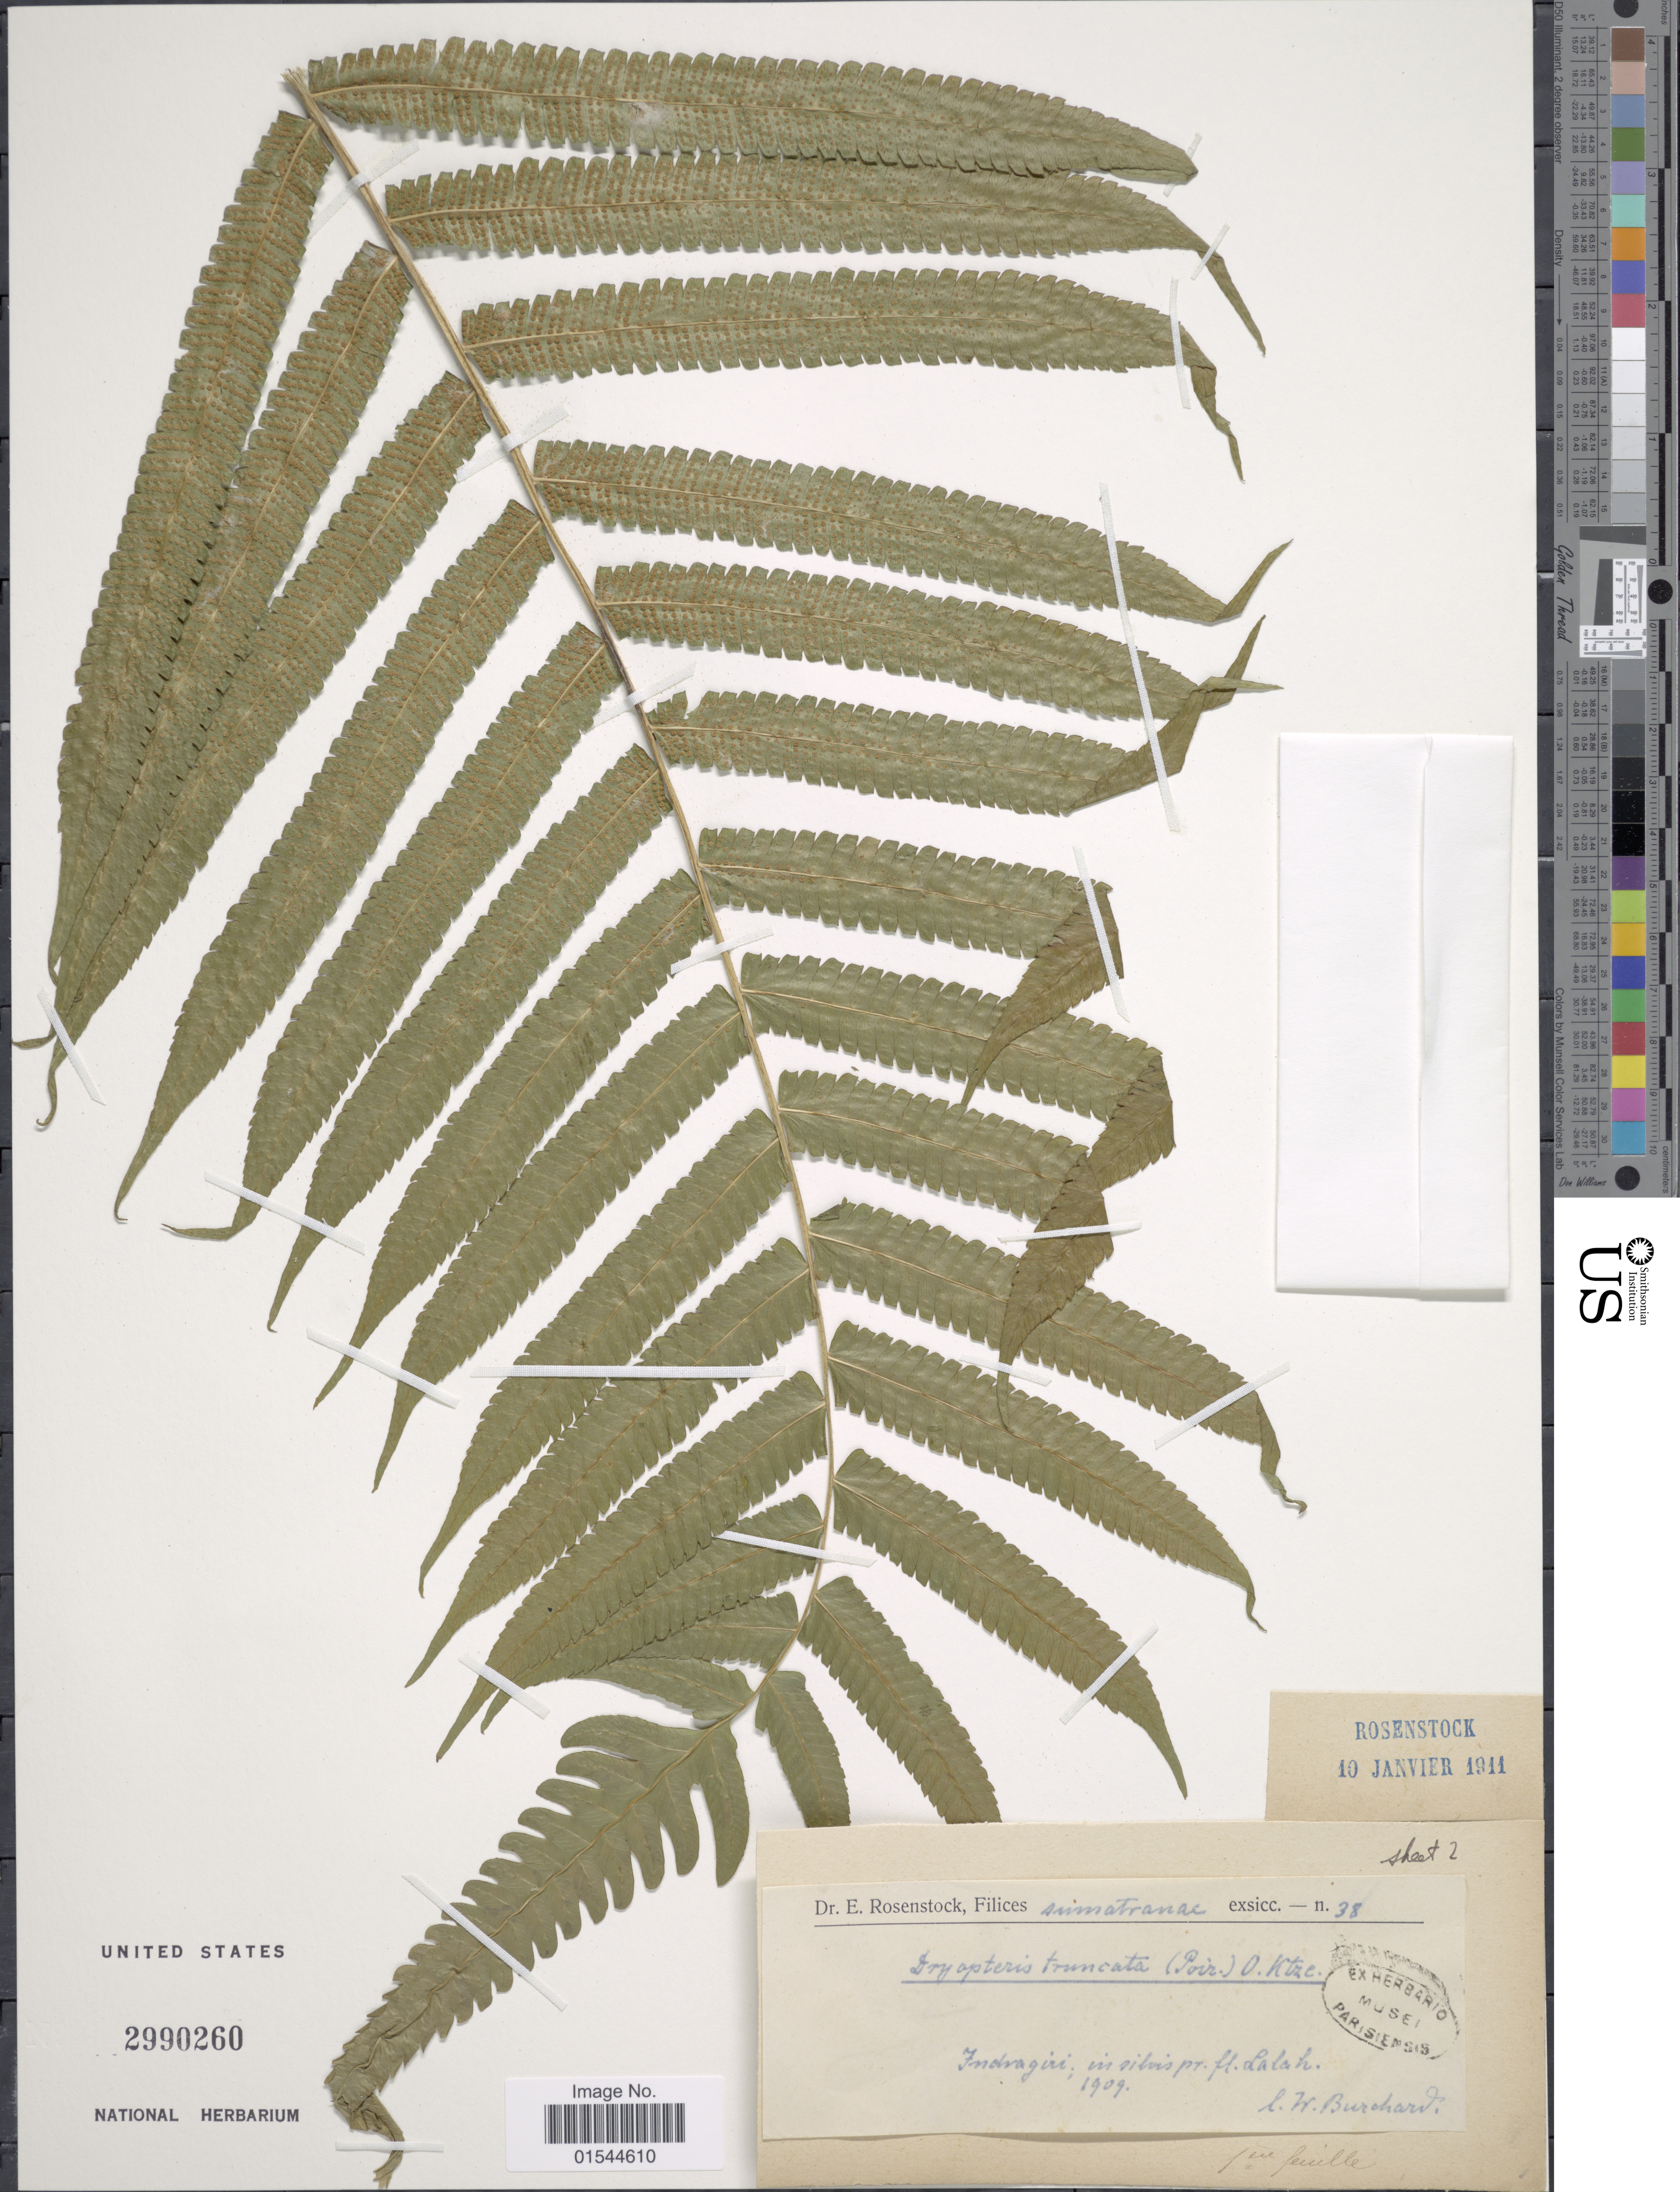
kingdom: Plantae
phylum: Tracheophyta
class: Polypodiopsida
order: Polypodiales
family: Thelypteridaceae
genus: Pneumatopteris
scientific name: Pneumatopteris truncata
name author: (Poir.) Holttum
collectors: W. Burchard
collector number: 38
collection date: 1909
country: Indonesia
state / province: Sumatra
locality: Indragiri; in silvis pr. ft. Lalah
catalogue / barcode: US 2990260